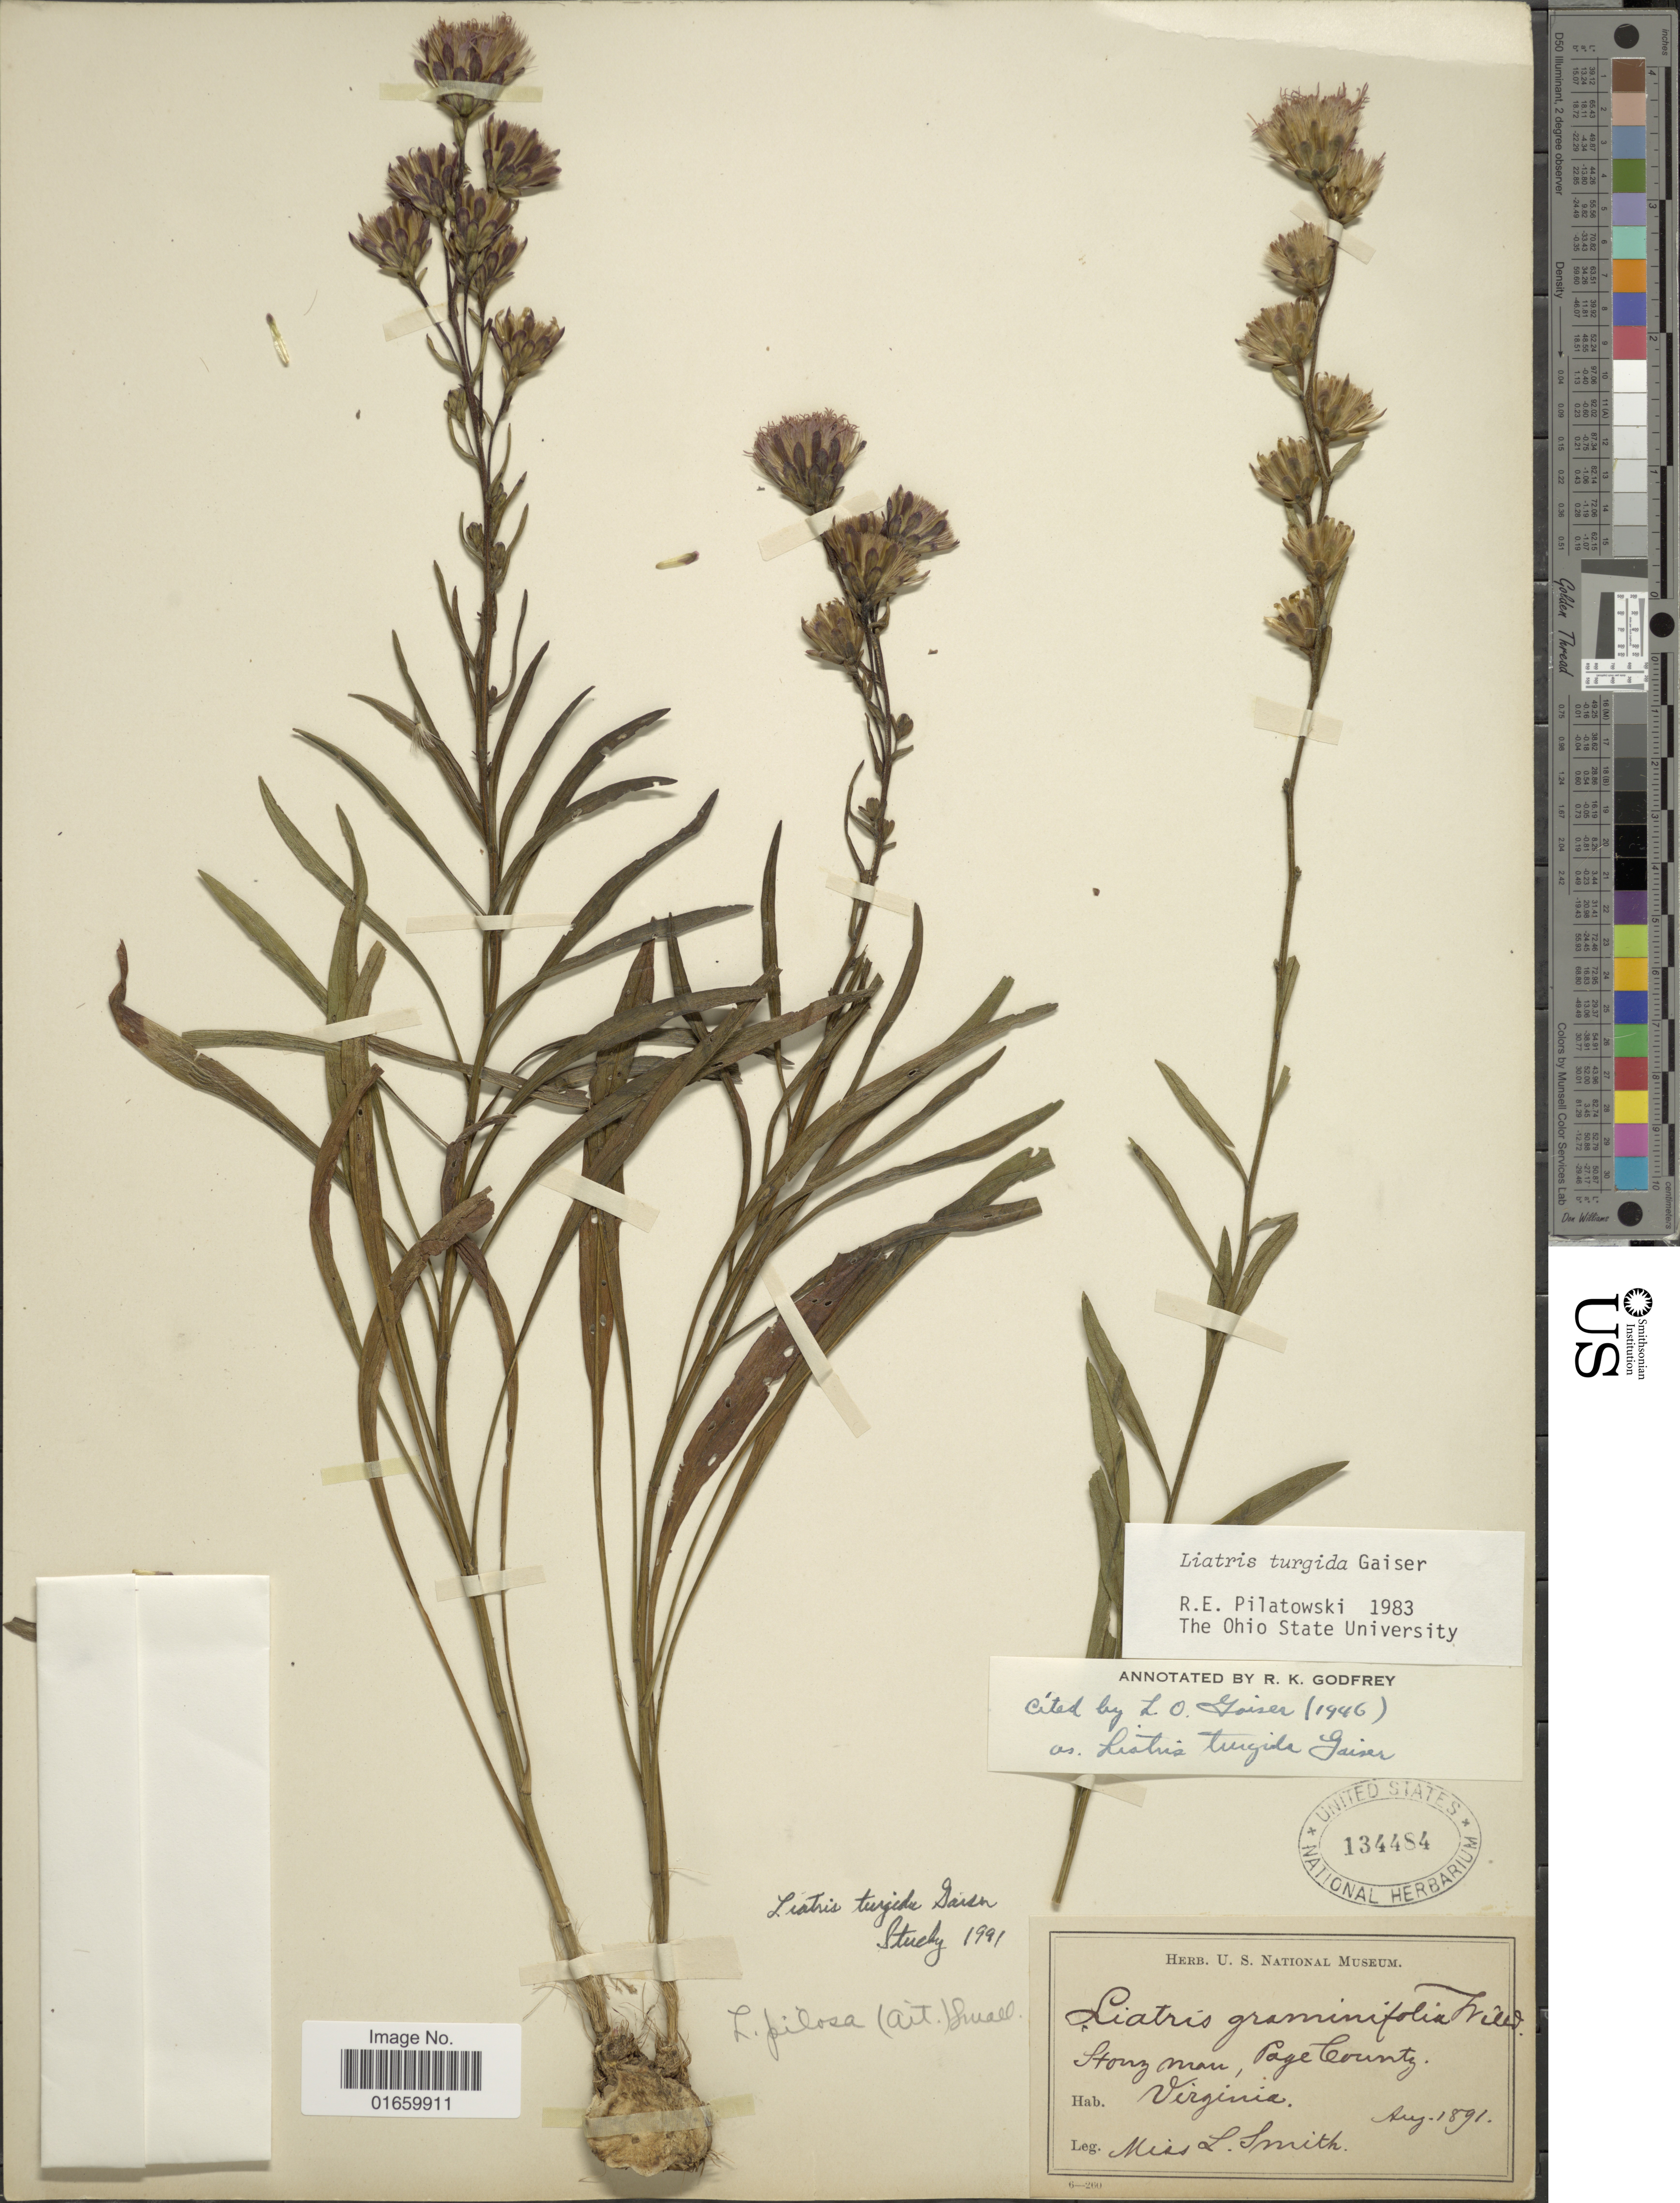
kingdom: Plantae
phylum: Tracheophyta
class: Magnoliopsida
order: Asterales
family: Asteraceae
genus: Liatris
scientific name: Liatris turgida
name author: Gaiser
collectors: L. Smith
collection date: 1891-08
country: United States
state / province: Virginia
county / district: Page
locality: Strong man, Page County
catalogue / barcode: US 134484